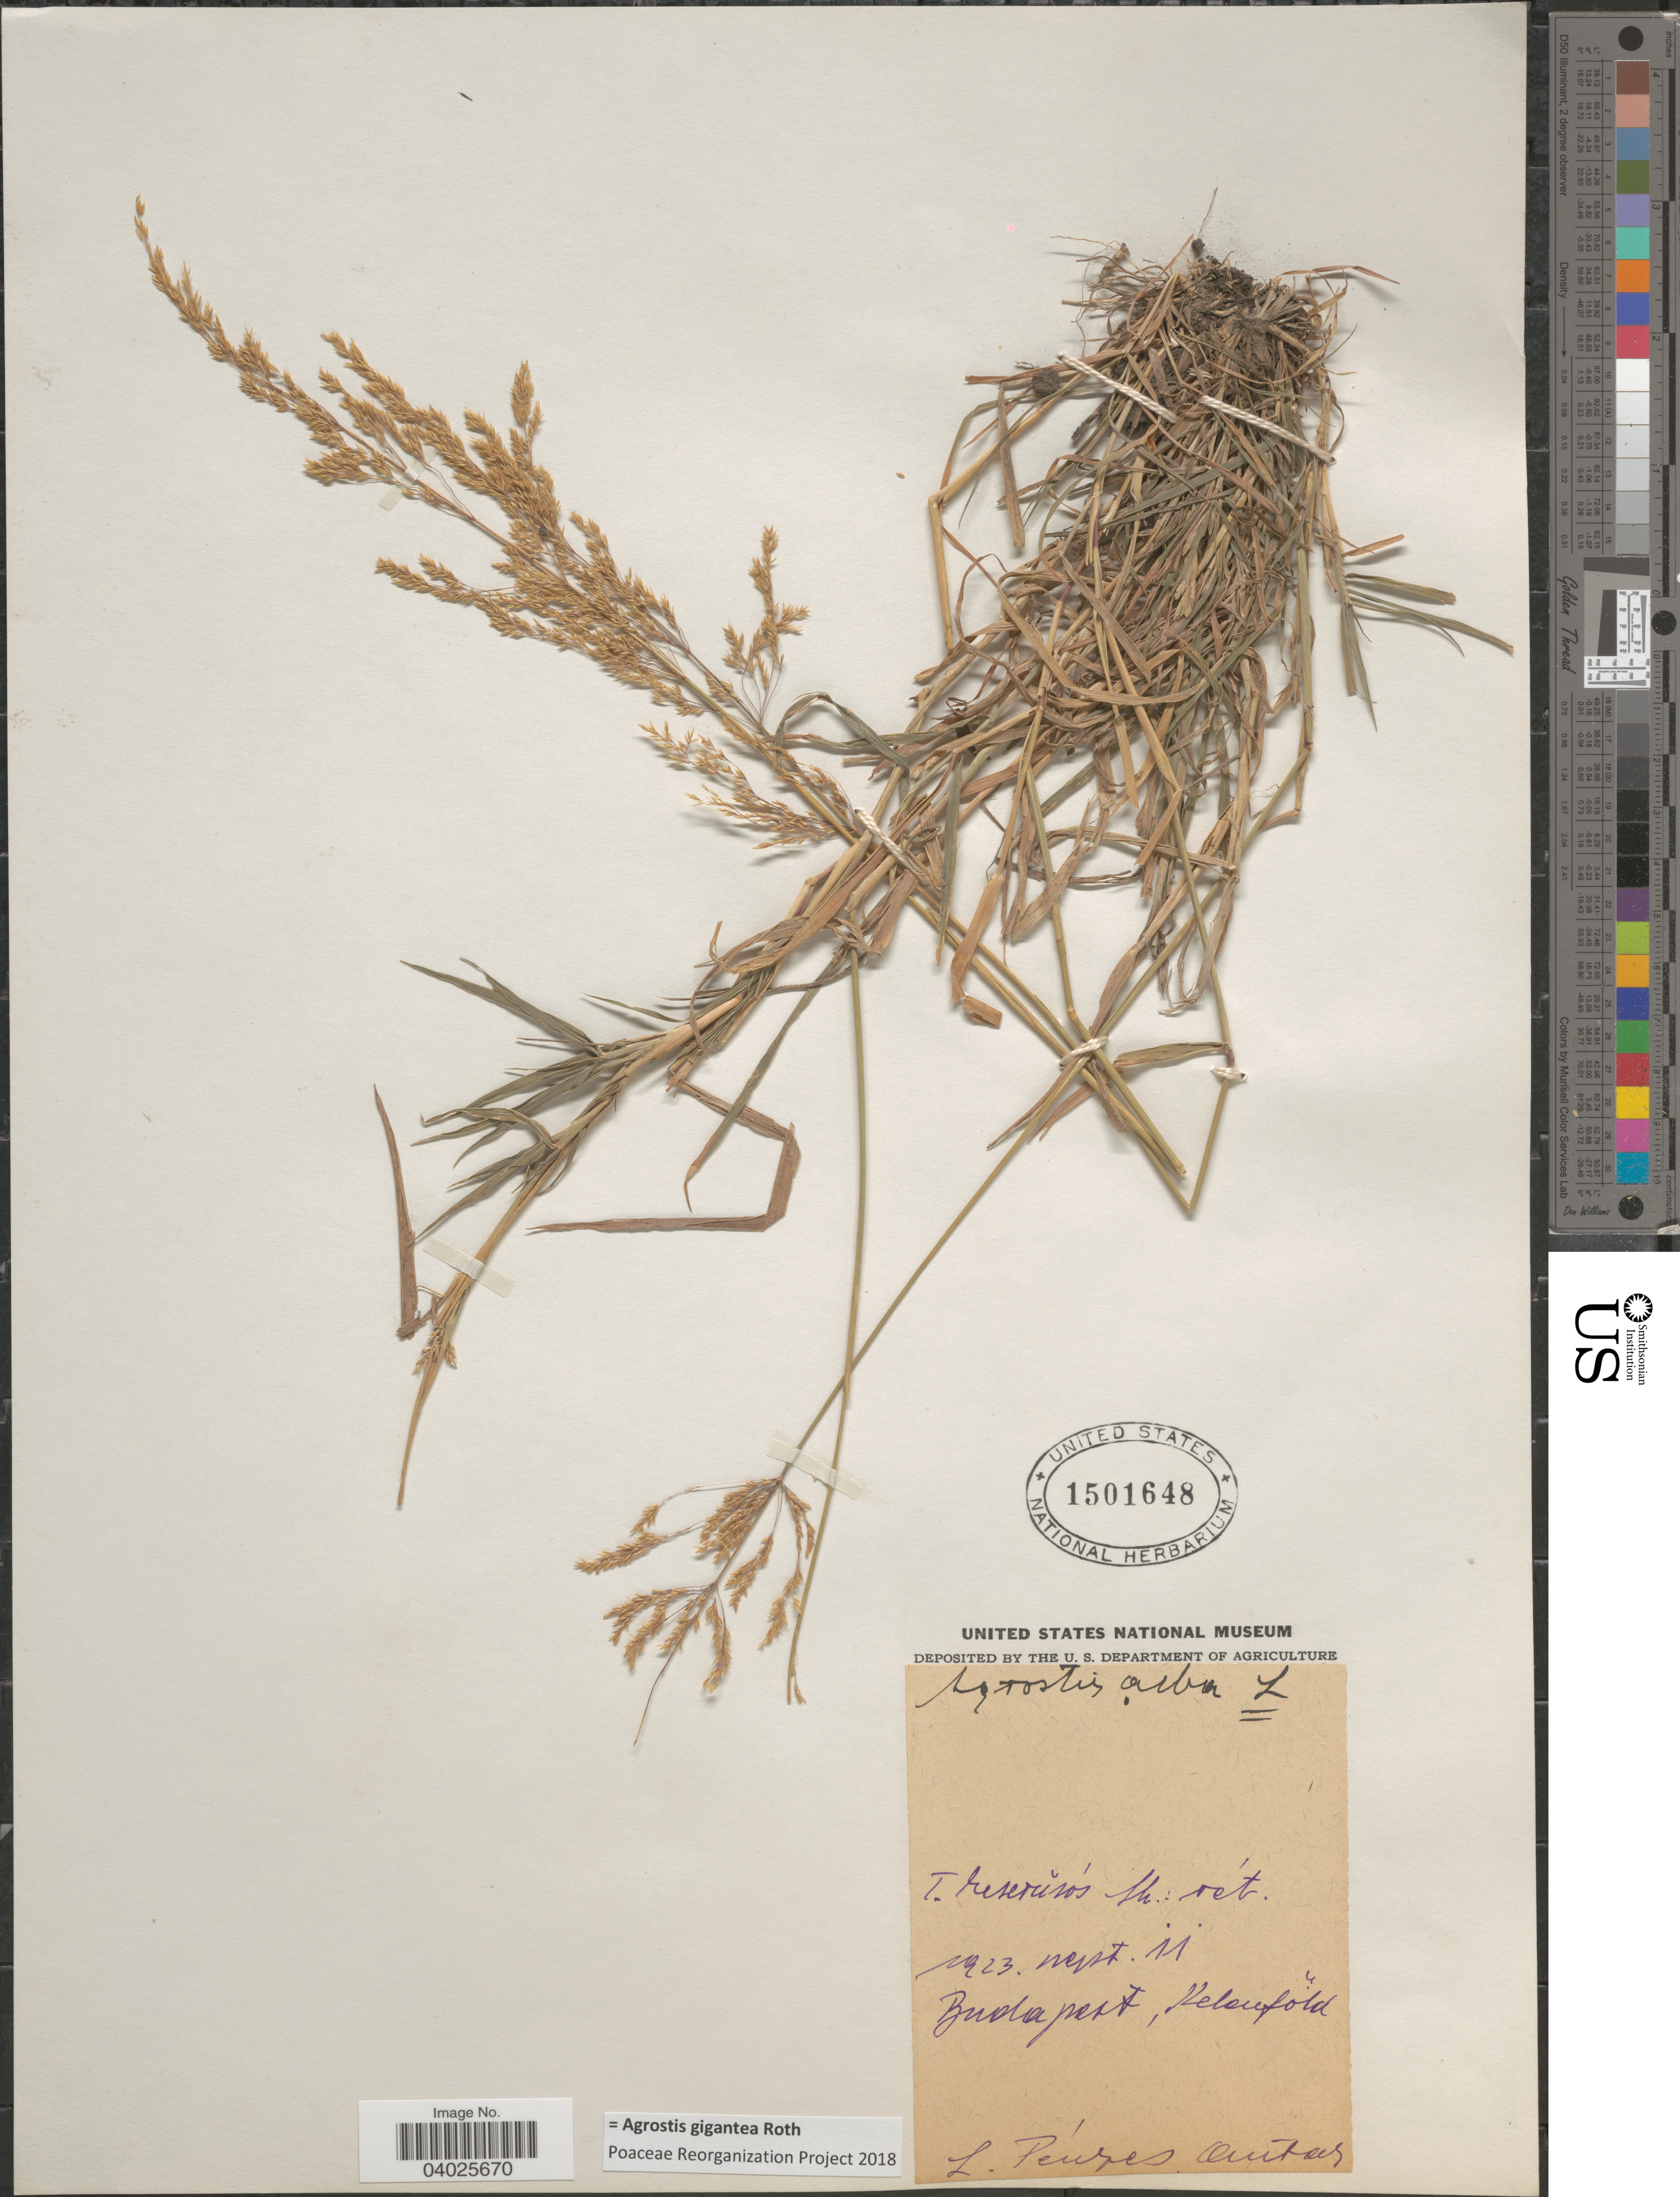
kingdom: Plantae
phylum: Tracheophyta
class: Liliopsida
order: Poales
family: Poaceae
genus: Agrostis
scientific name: Agrostis gigantea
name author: Roth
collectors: A. Pénzes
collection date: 1923-02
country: Hungary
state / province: Budapest, Capital District of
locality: Budapest, Kelenfold.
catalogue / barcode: US 1501648